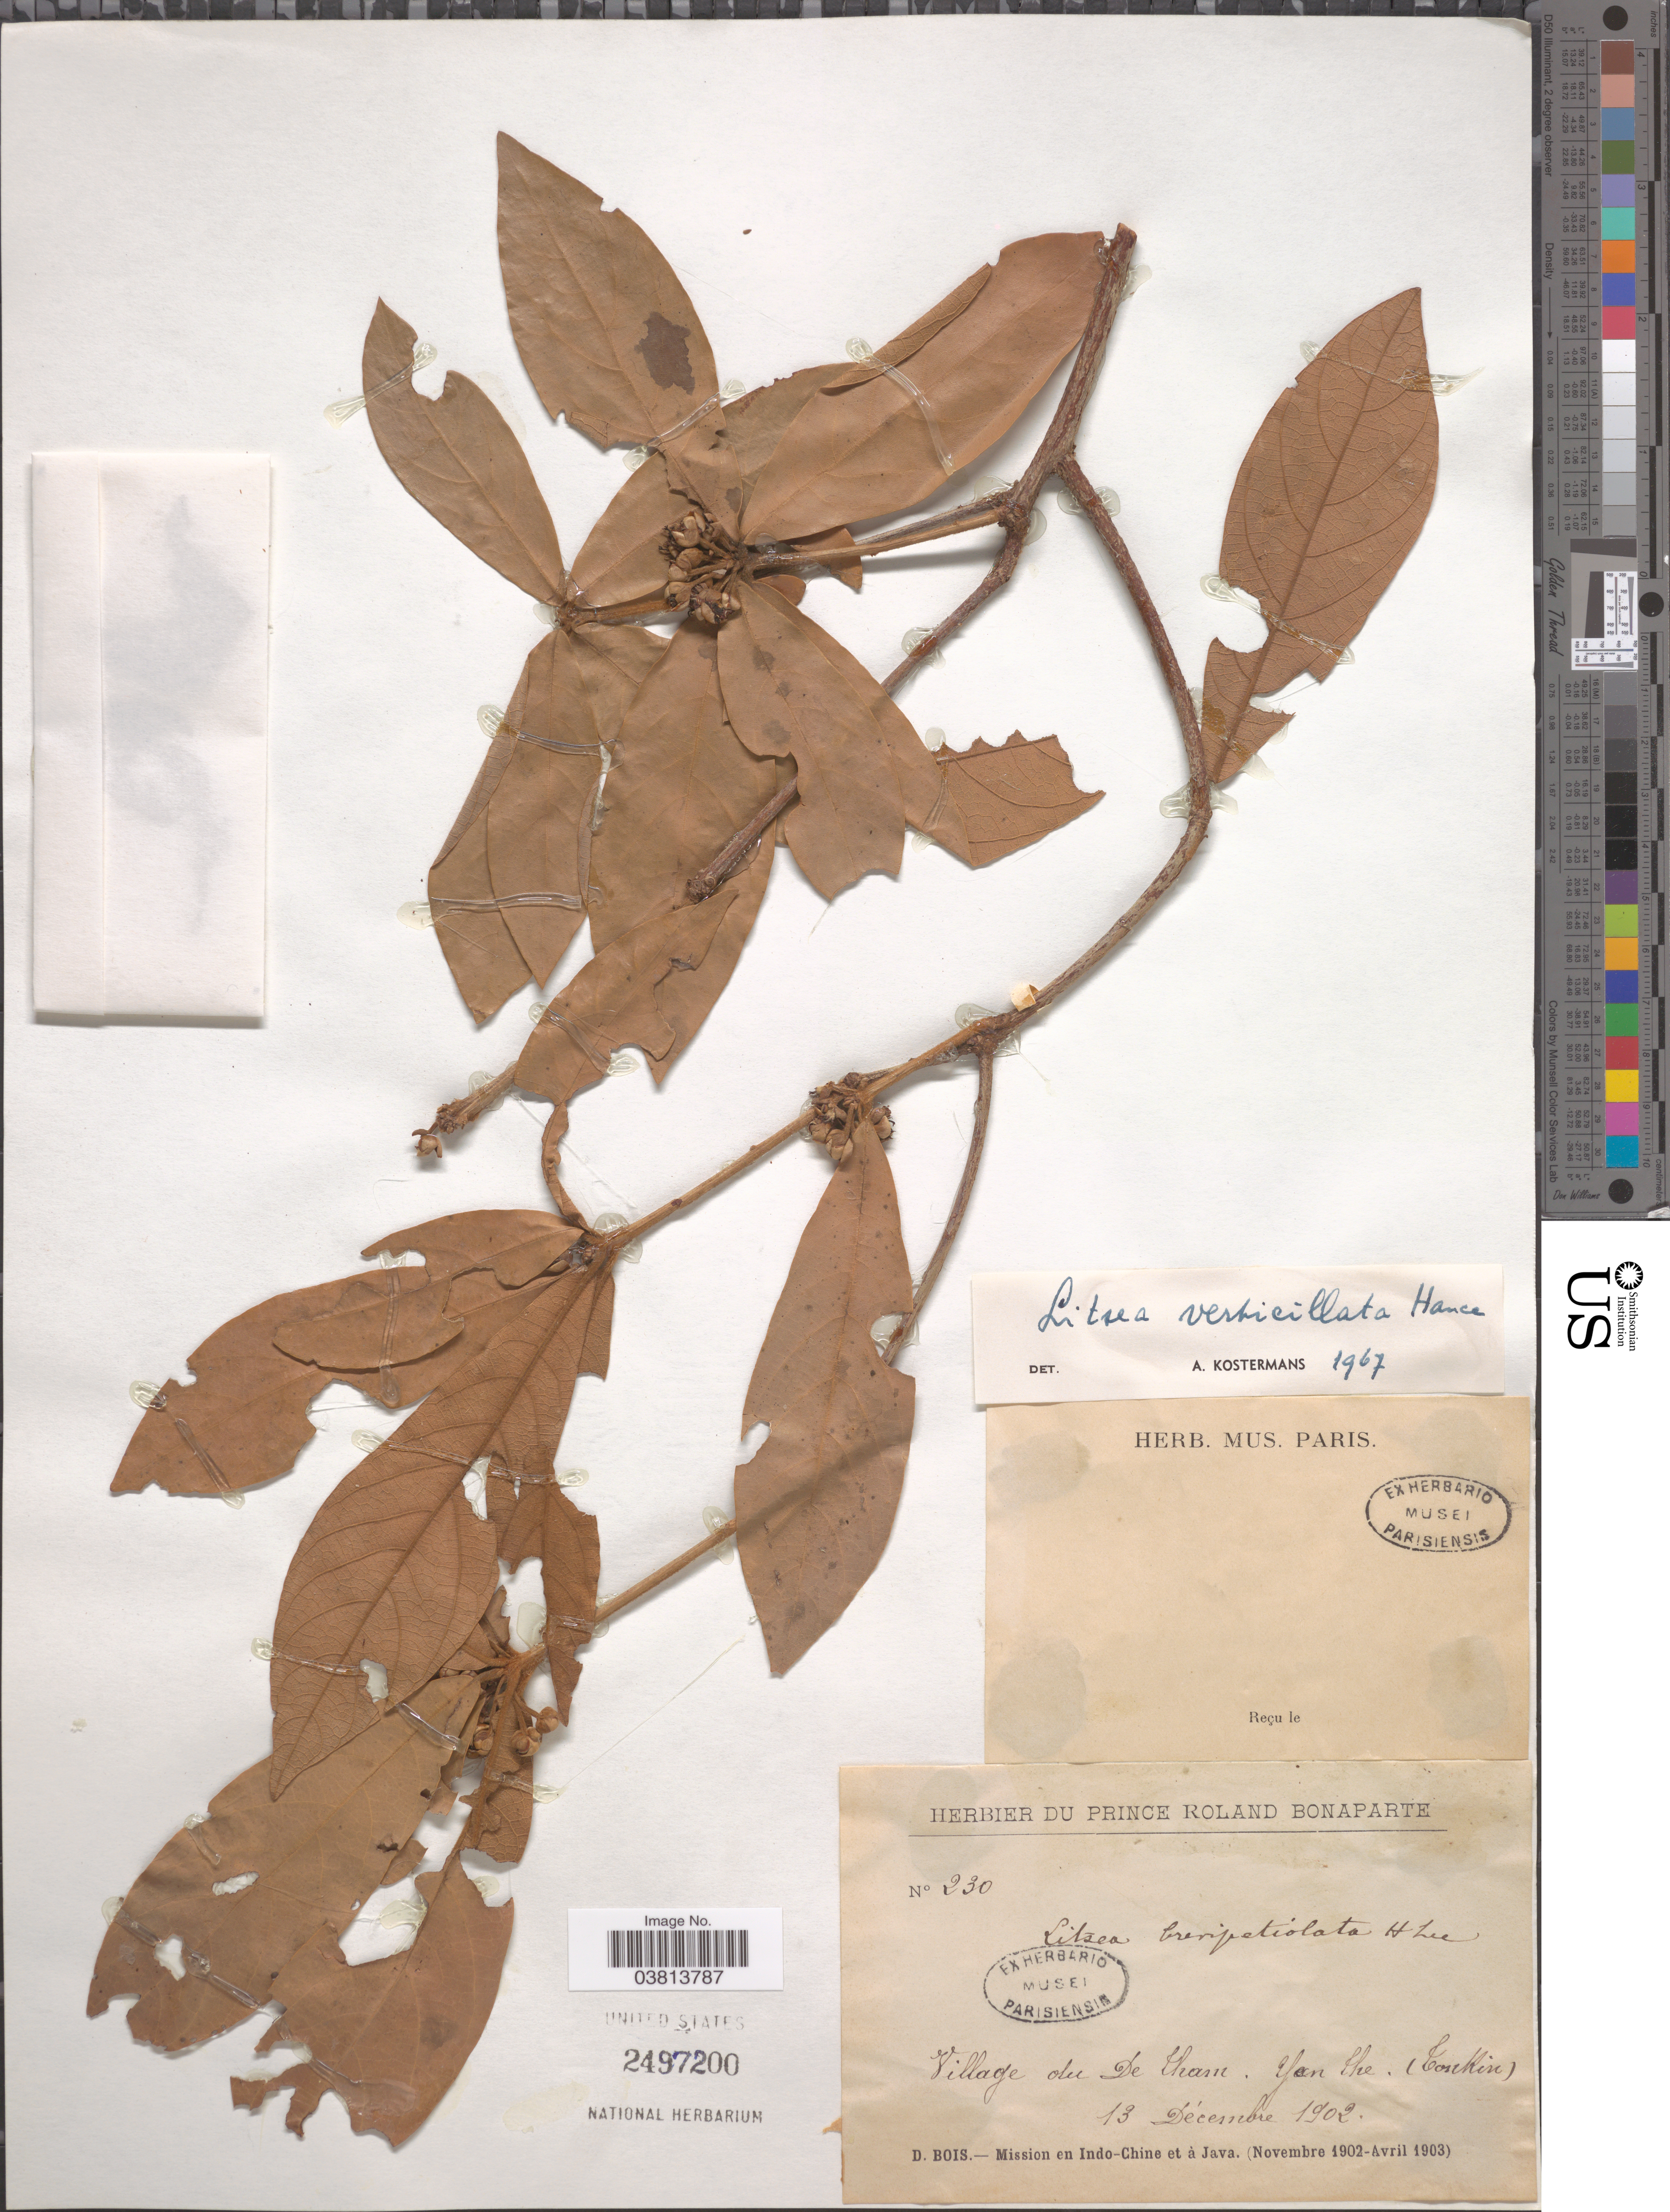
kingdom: Plantae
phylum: Tracheophyta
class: Magnoliopsida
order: Laurales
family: Lauraceae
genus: Litsea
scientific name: Litsea verticillata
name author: S. Vidal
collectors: D. Bois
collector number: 230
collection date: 1902-12-13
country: Vietnam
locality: Village du De Cham. Yan Che (Tonkin).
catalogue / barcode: US 2497200